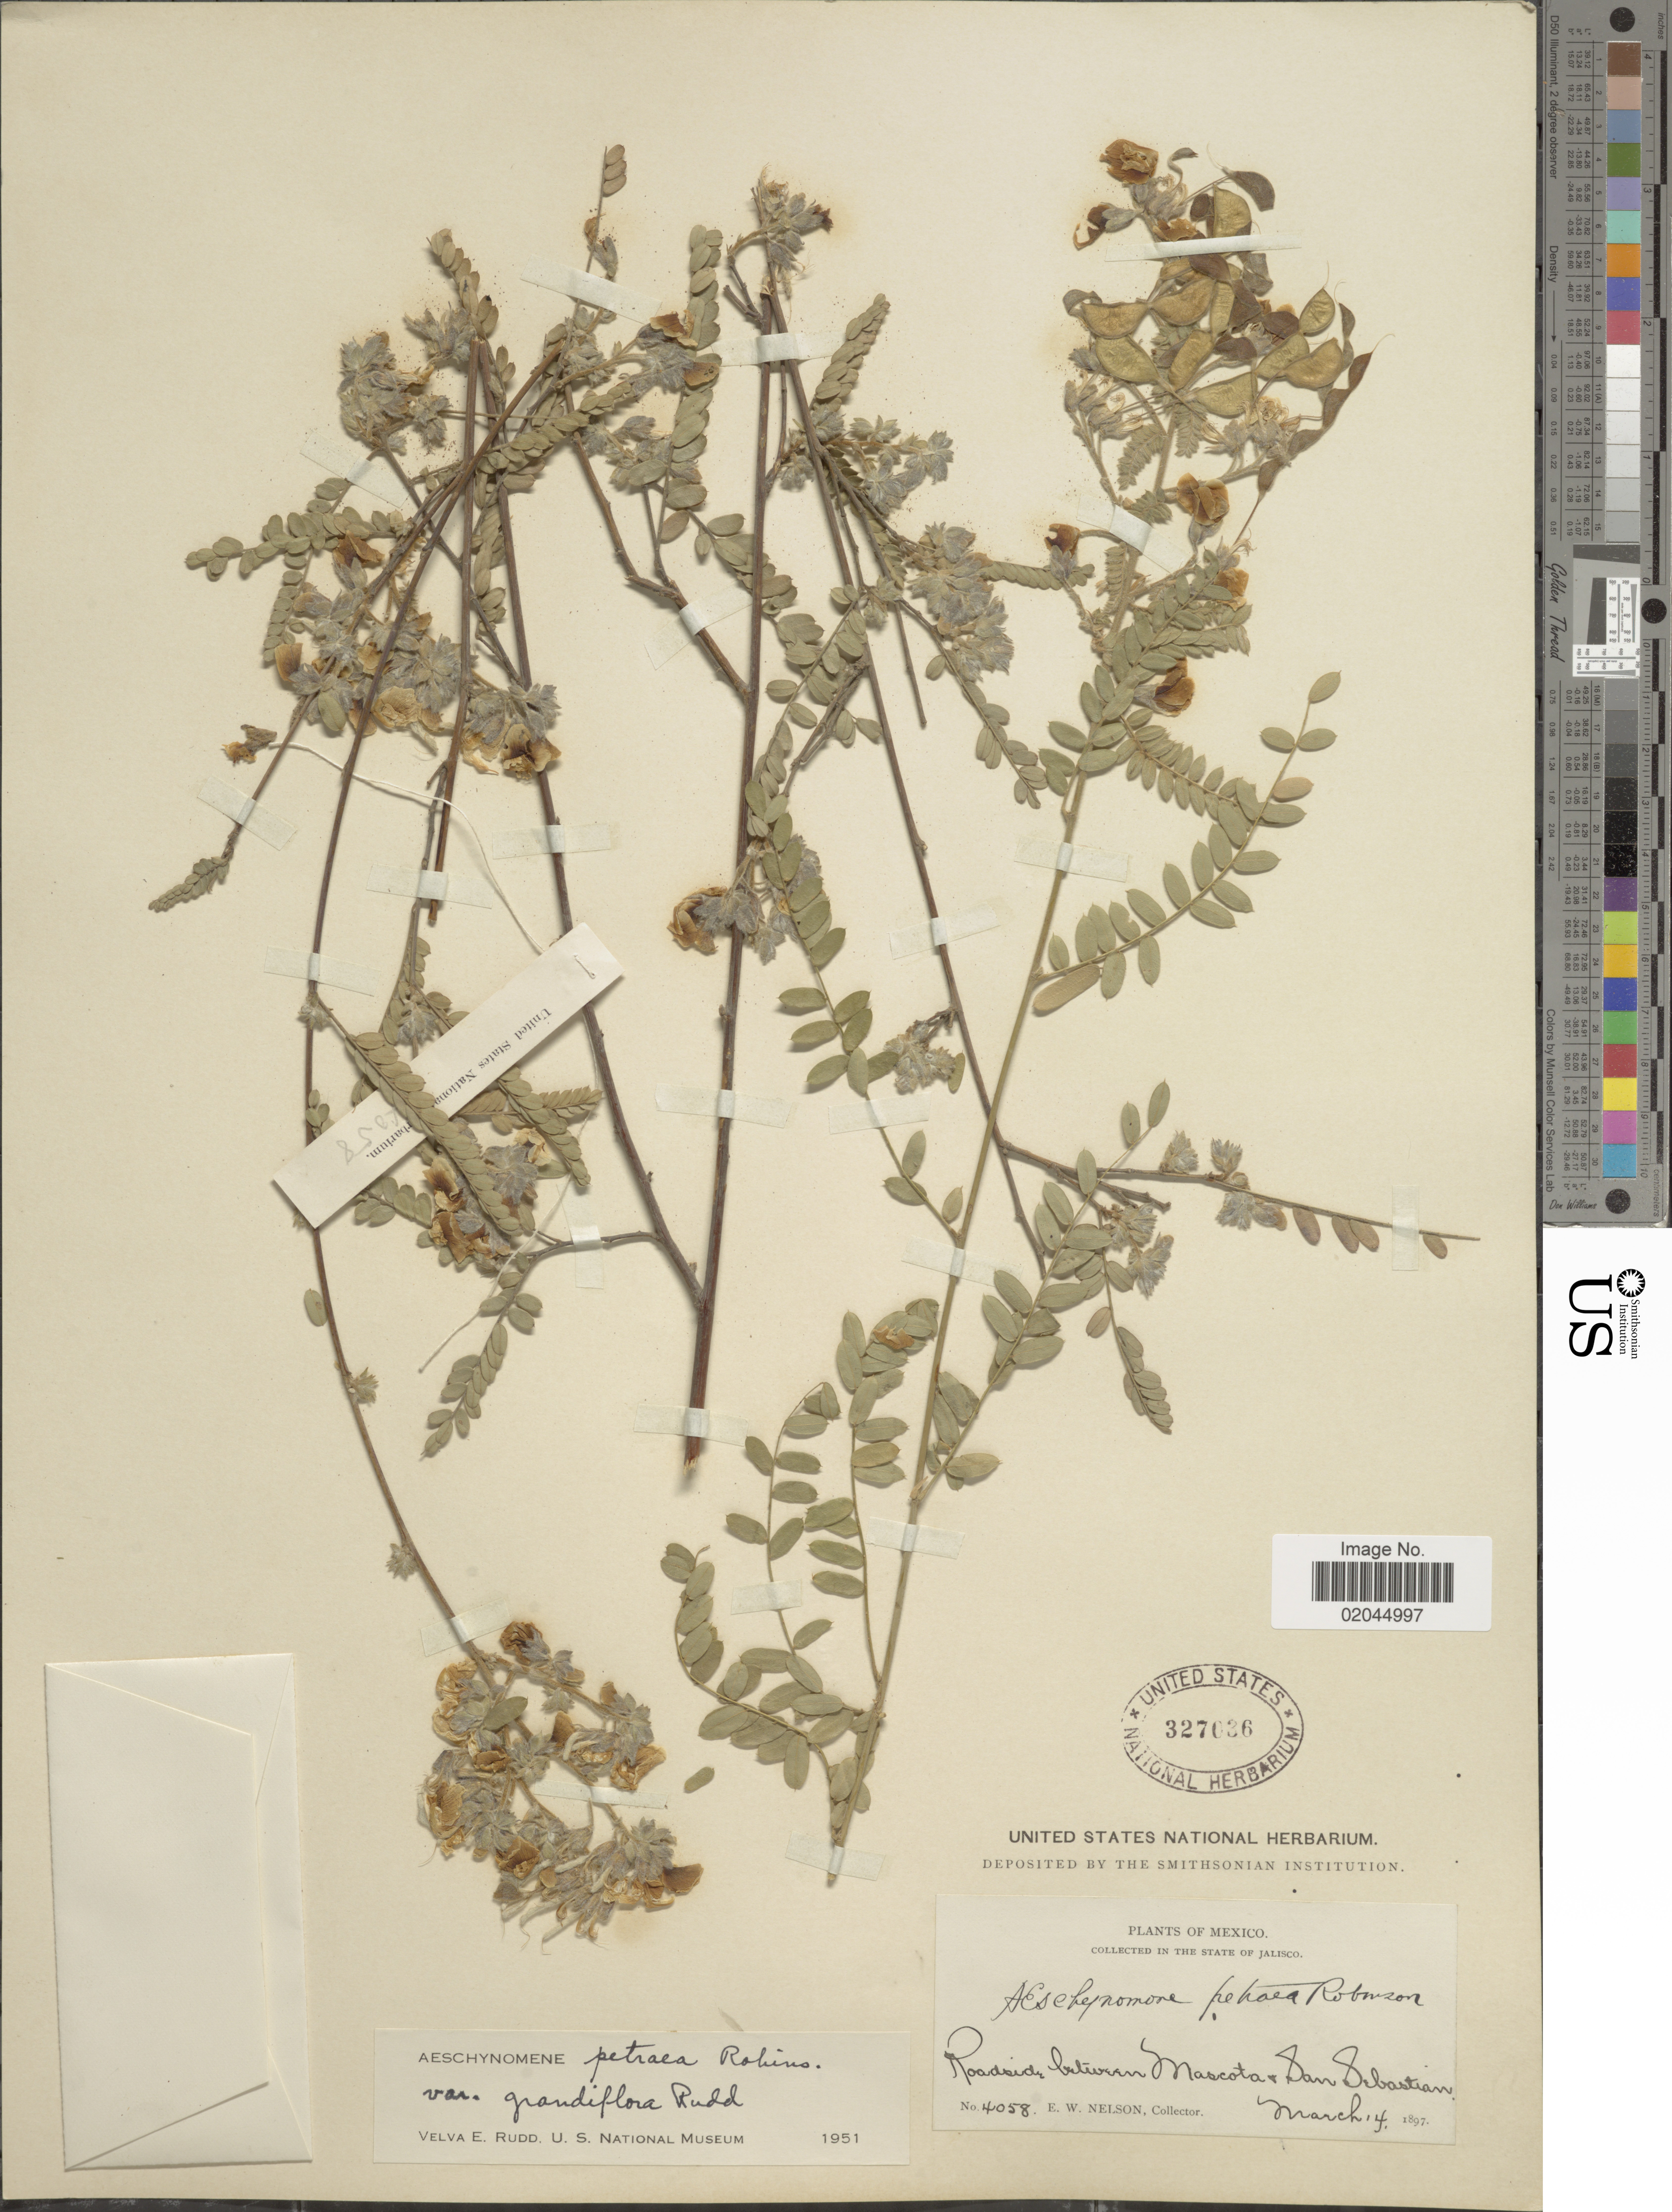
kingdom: Plantae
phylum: Tracheophyta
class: Magnoliopsida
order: Fabales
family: Fabaceae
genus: Aeschynomene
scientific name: Aeschynomene petraea var. grandiflora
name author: Rudd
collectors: A. Nelson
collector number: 4058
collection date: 1897-03-14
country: Mexico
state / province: Jalisco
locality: In the State of Jalisco, Roadside between Mascota and San Sebastian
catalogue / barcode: US 327036